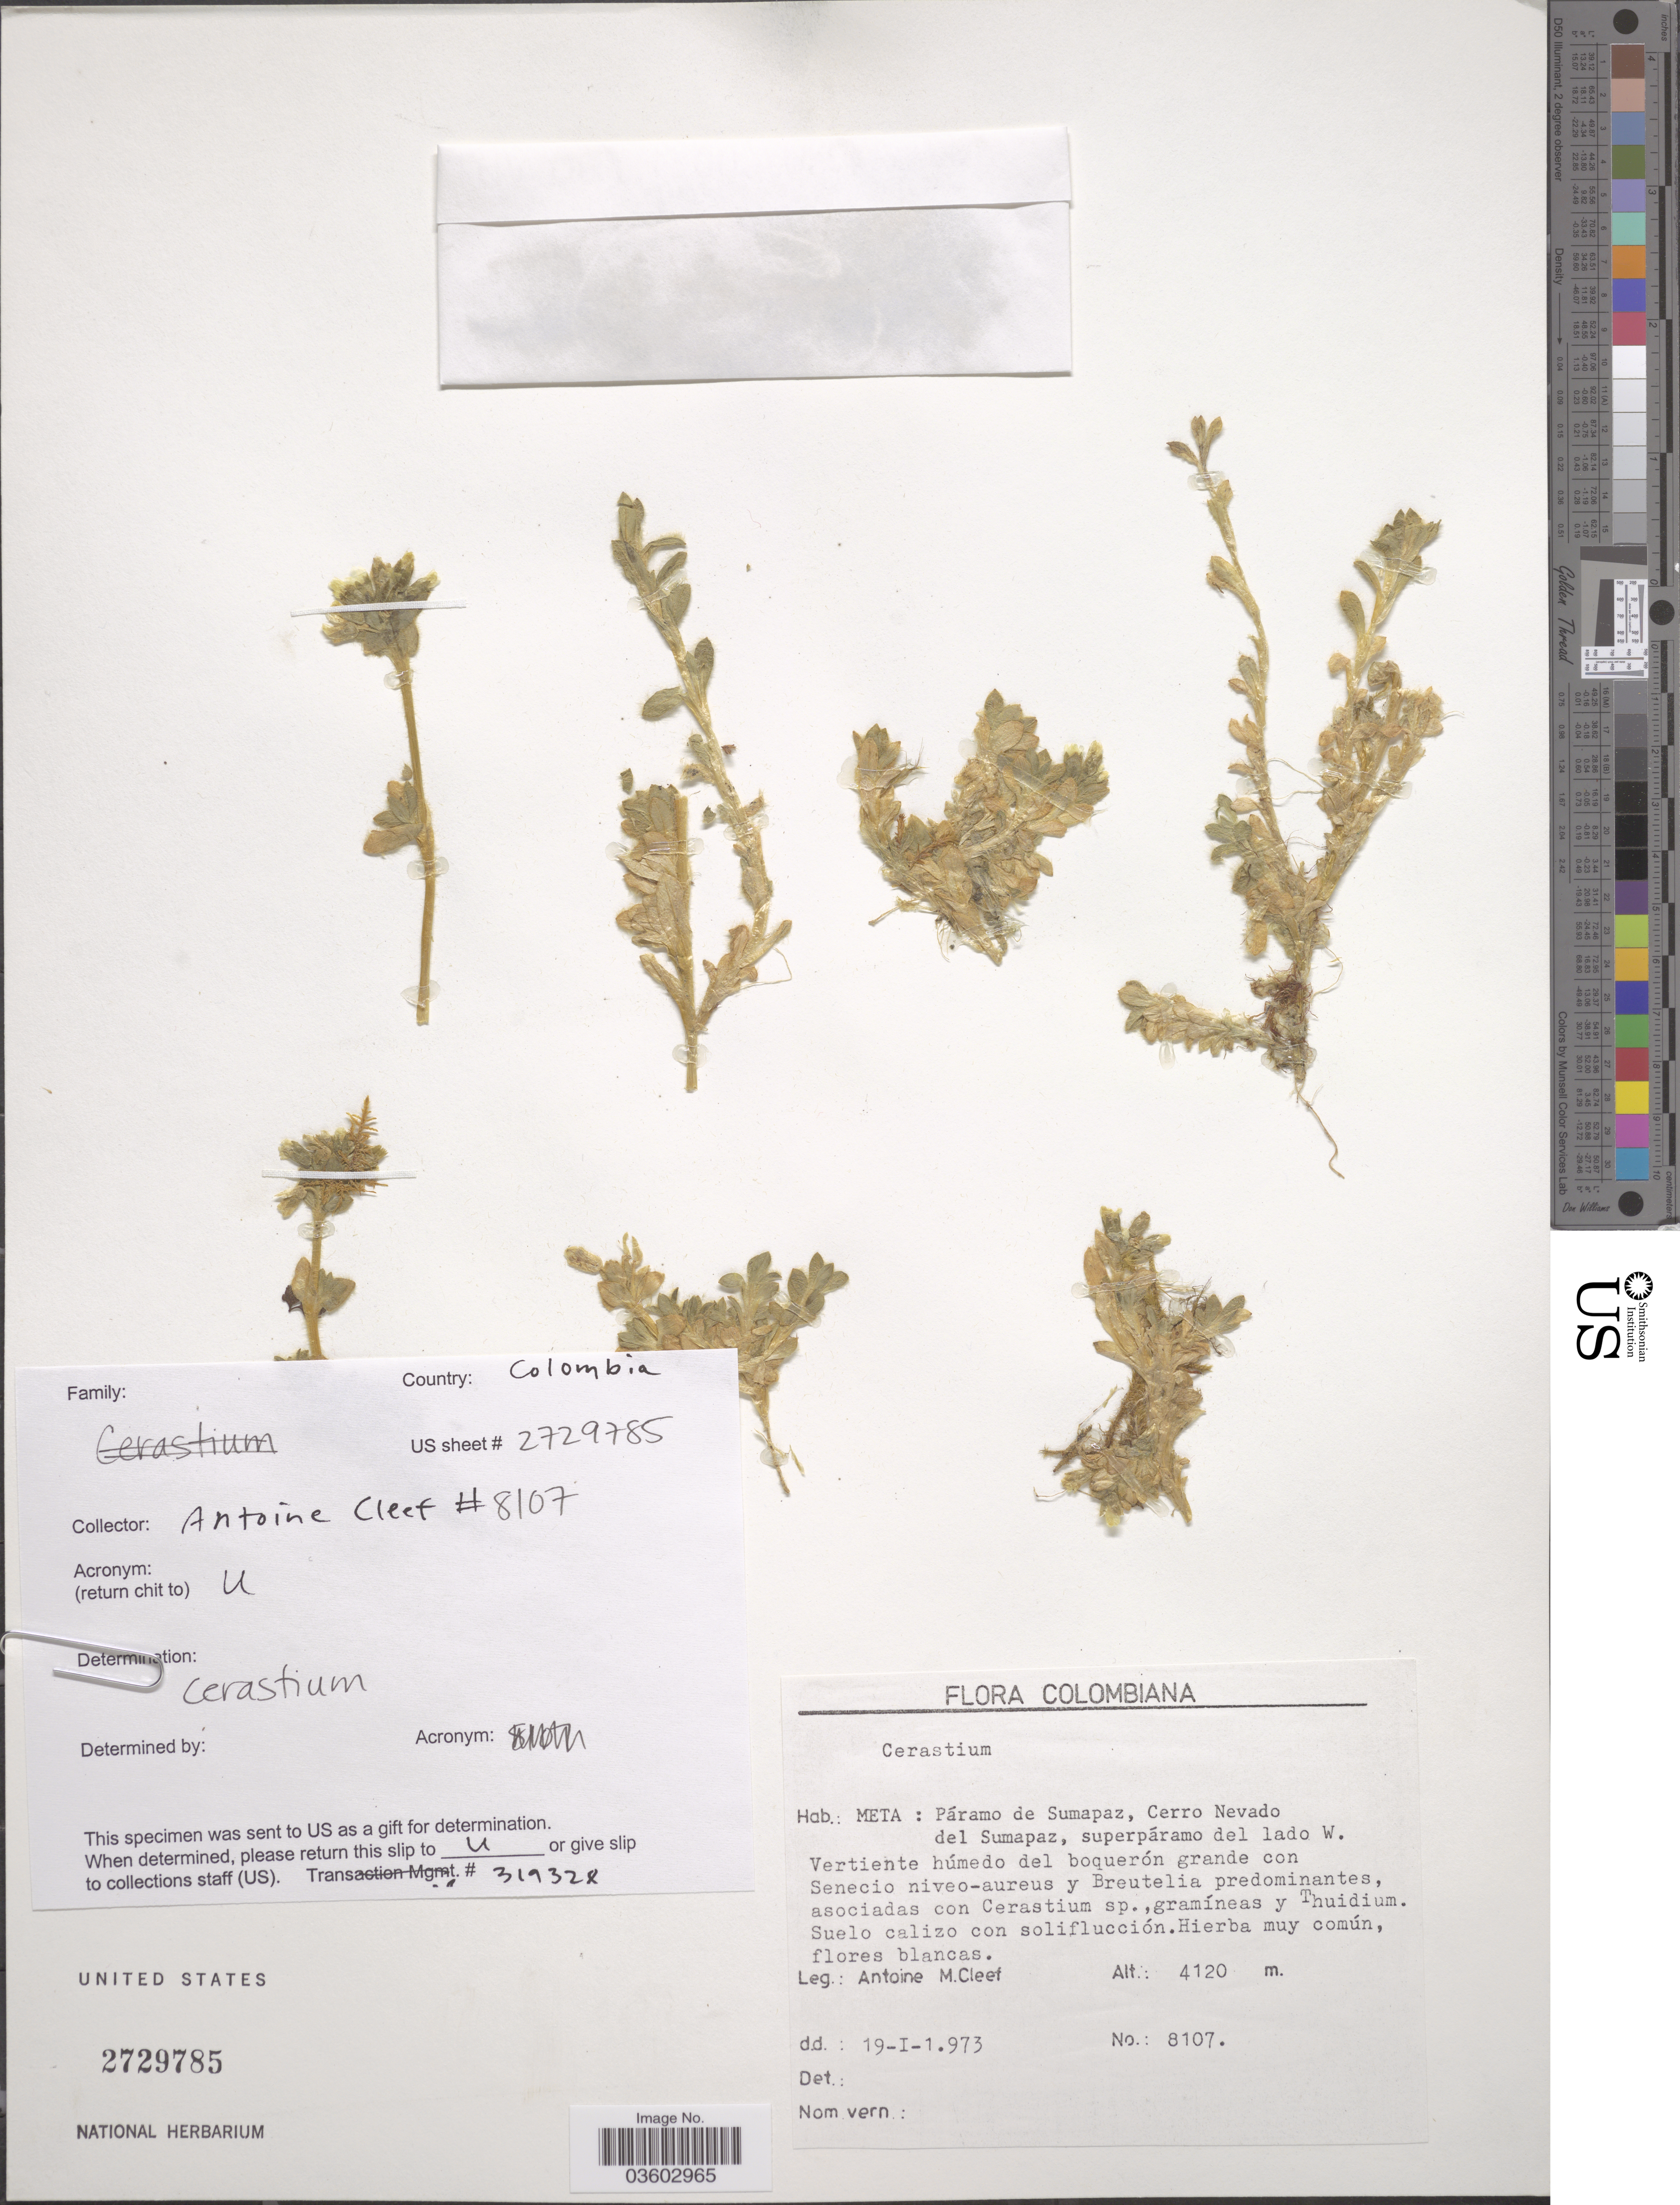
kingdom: Plantae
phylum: Tracheophyta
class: Magnoliopsida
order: Caryophyllales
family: Caryophyllaceae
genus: Cerastium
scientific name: Cerastium sp.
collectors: A. M. Cleef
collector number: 8107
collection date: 1973-01-19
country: Colombia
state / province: Meta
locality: Páramo de Sumapaz, Cerro Nevado del Sumapaz, superpáramo del lado W.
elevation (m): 4120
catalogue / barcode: US 2729785